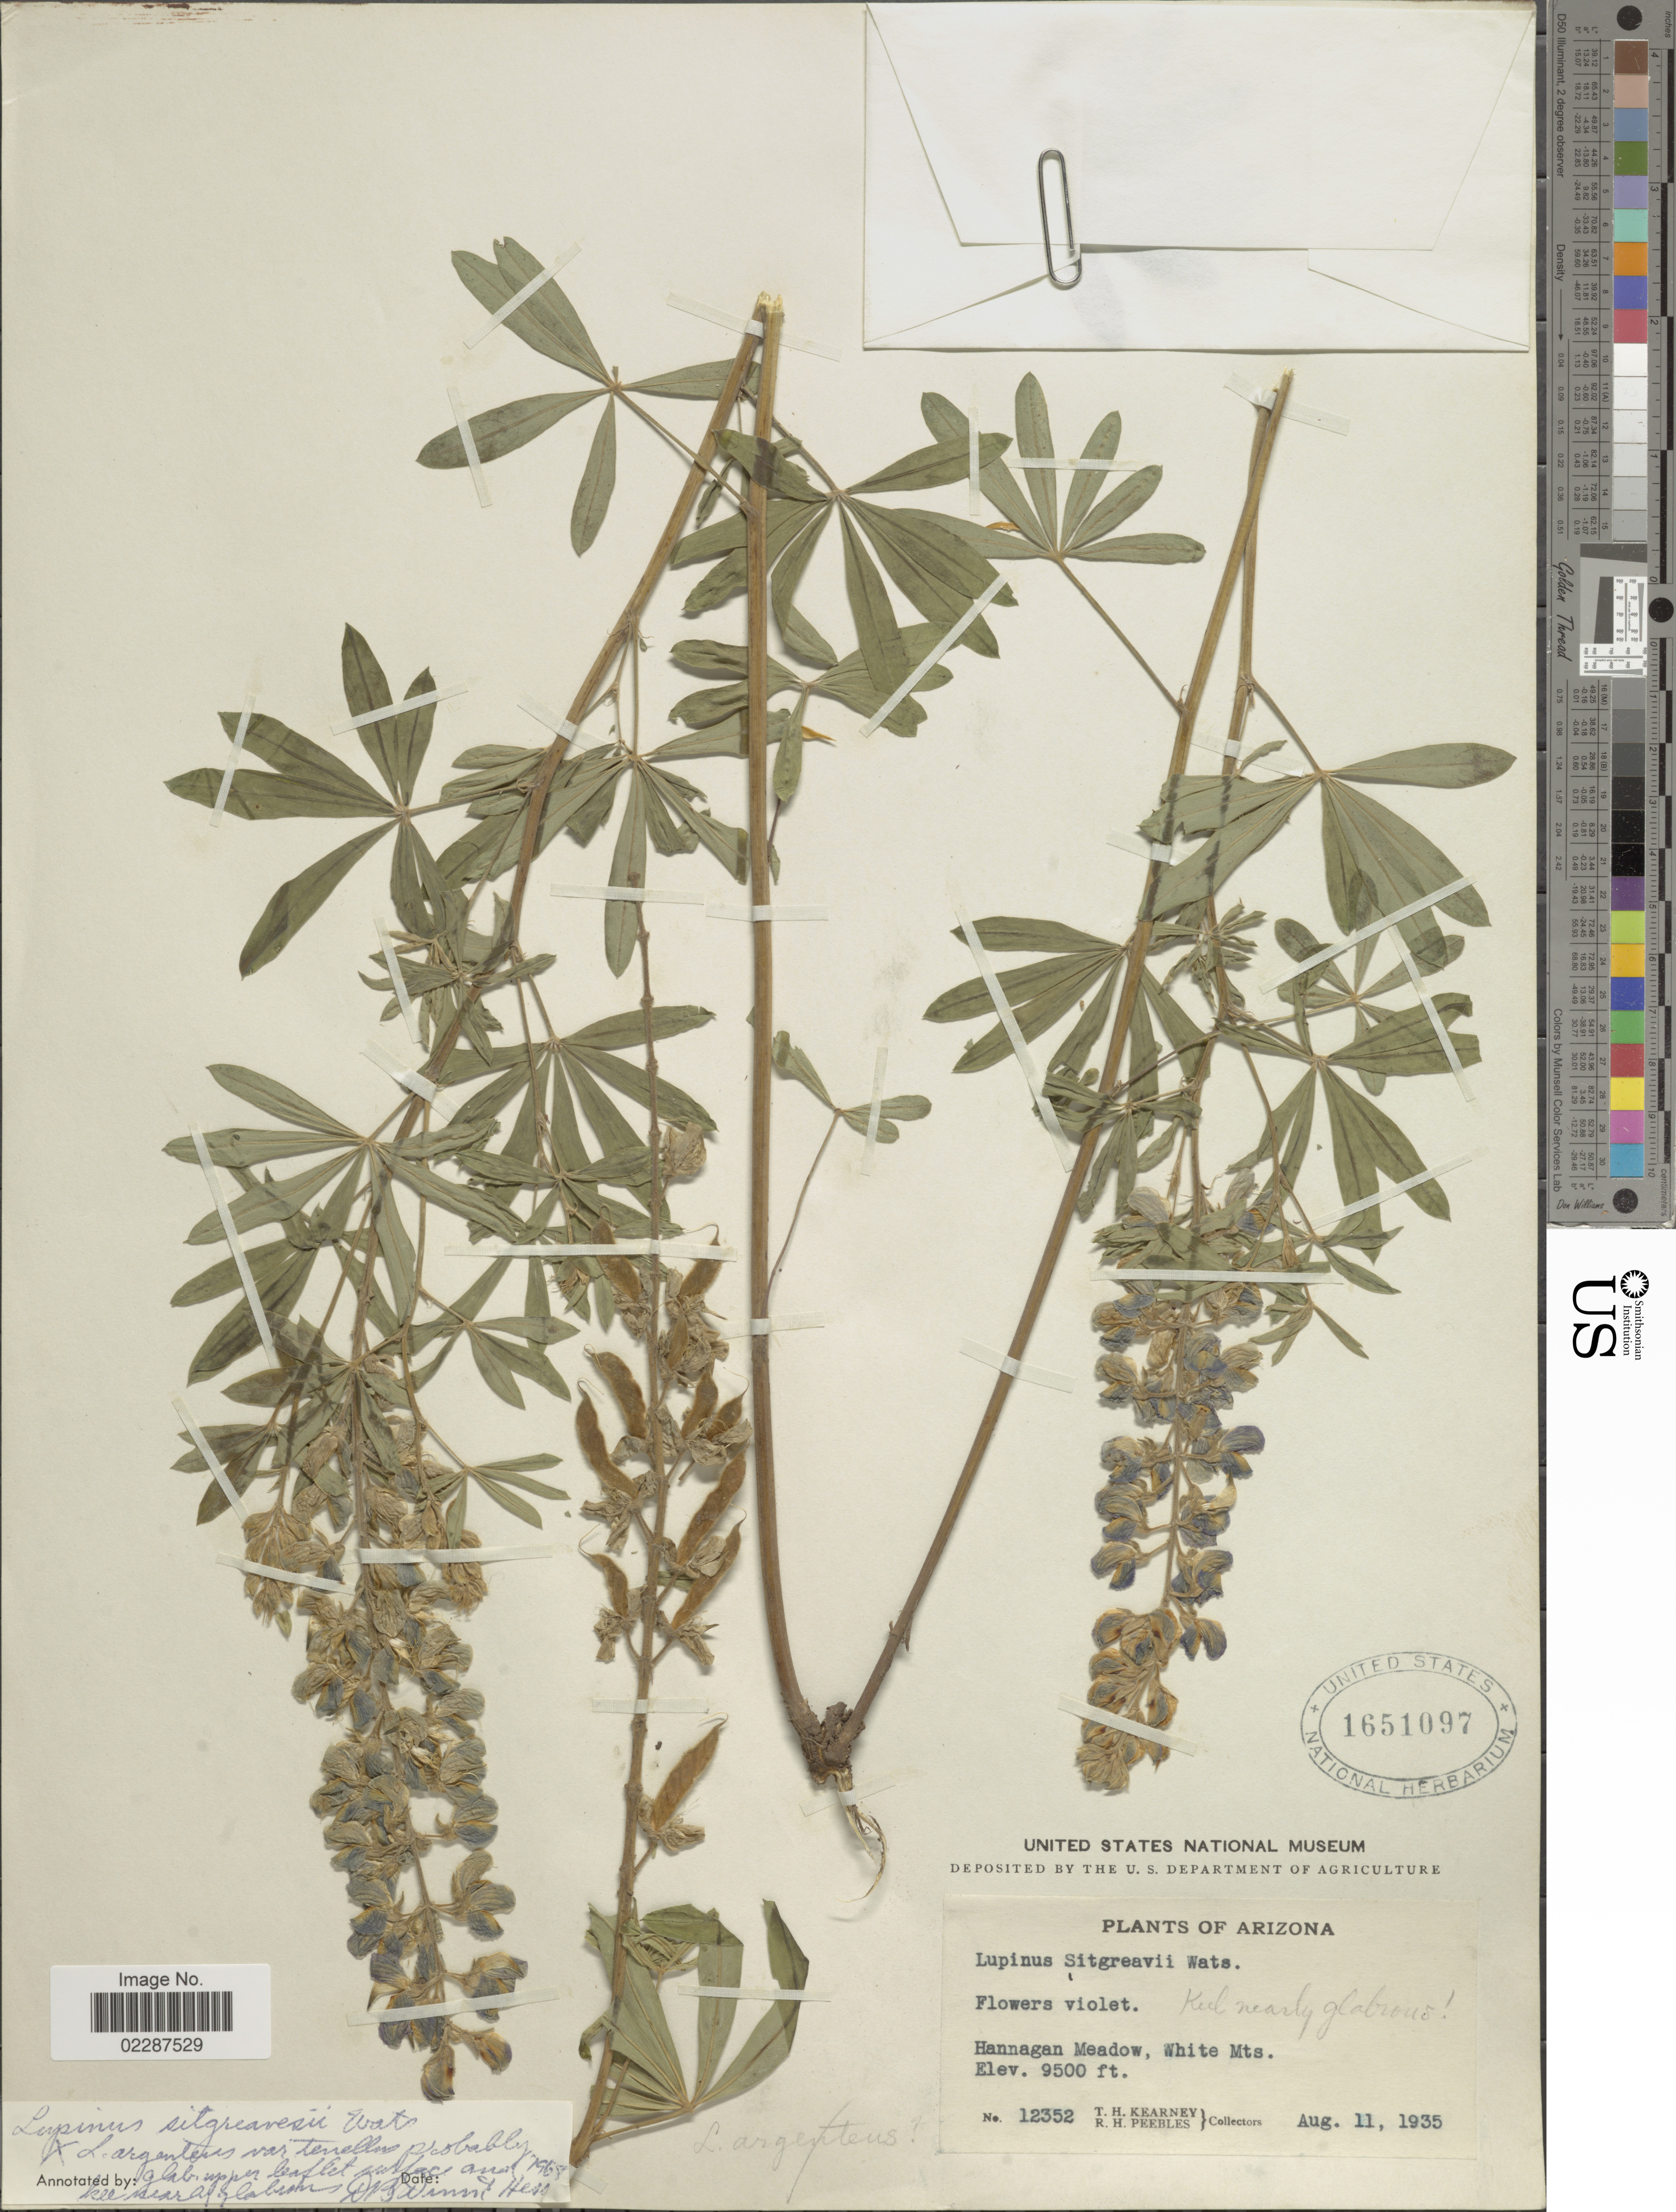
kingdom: Plantae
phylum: Tracheophyta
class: Magnoliopsida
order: Fabales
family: Fabaceae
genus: Lupinus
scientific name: Lupinus sitgreavesii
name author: S. Watson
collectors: T. H. Kearney & R. H. Peebles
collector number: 12352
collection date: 1935-08-11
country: United States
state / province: Arizona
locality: Hannagan Meadow, White Mts.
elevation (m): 2896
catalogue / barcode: US 1651097